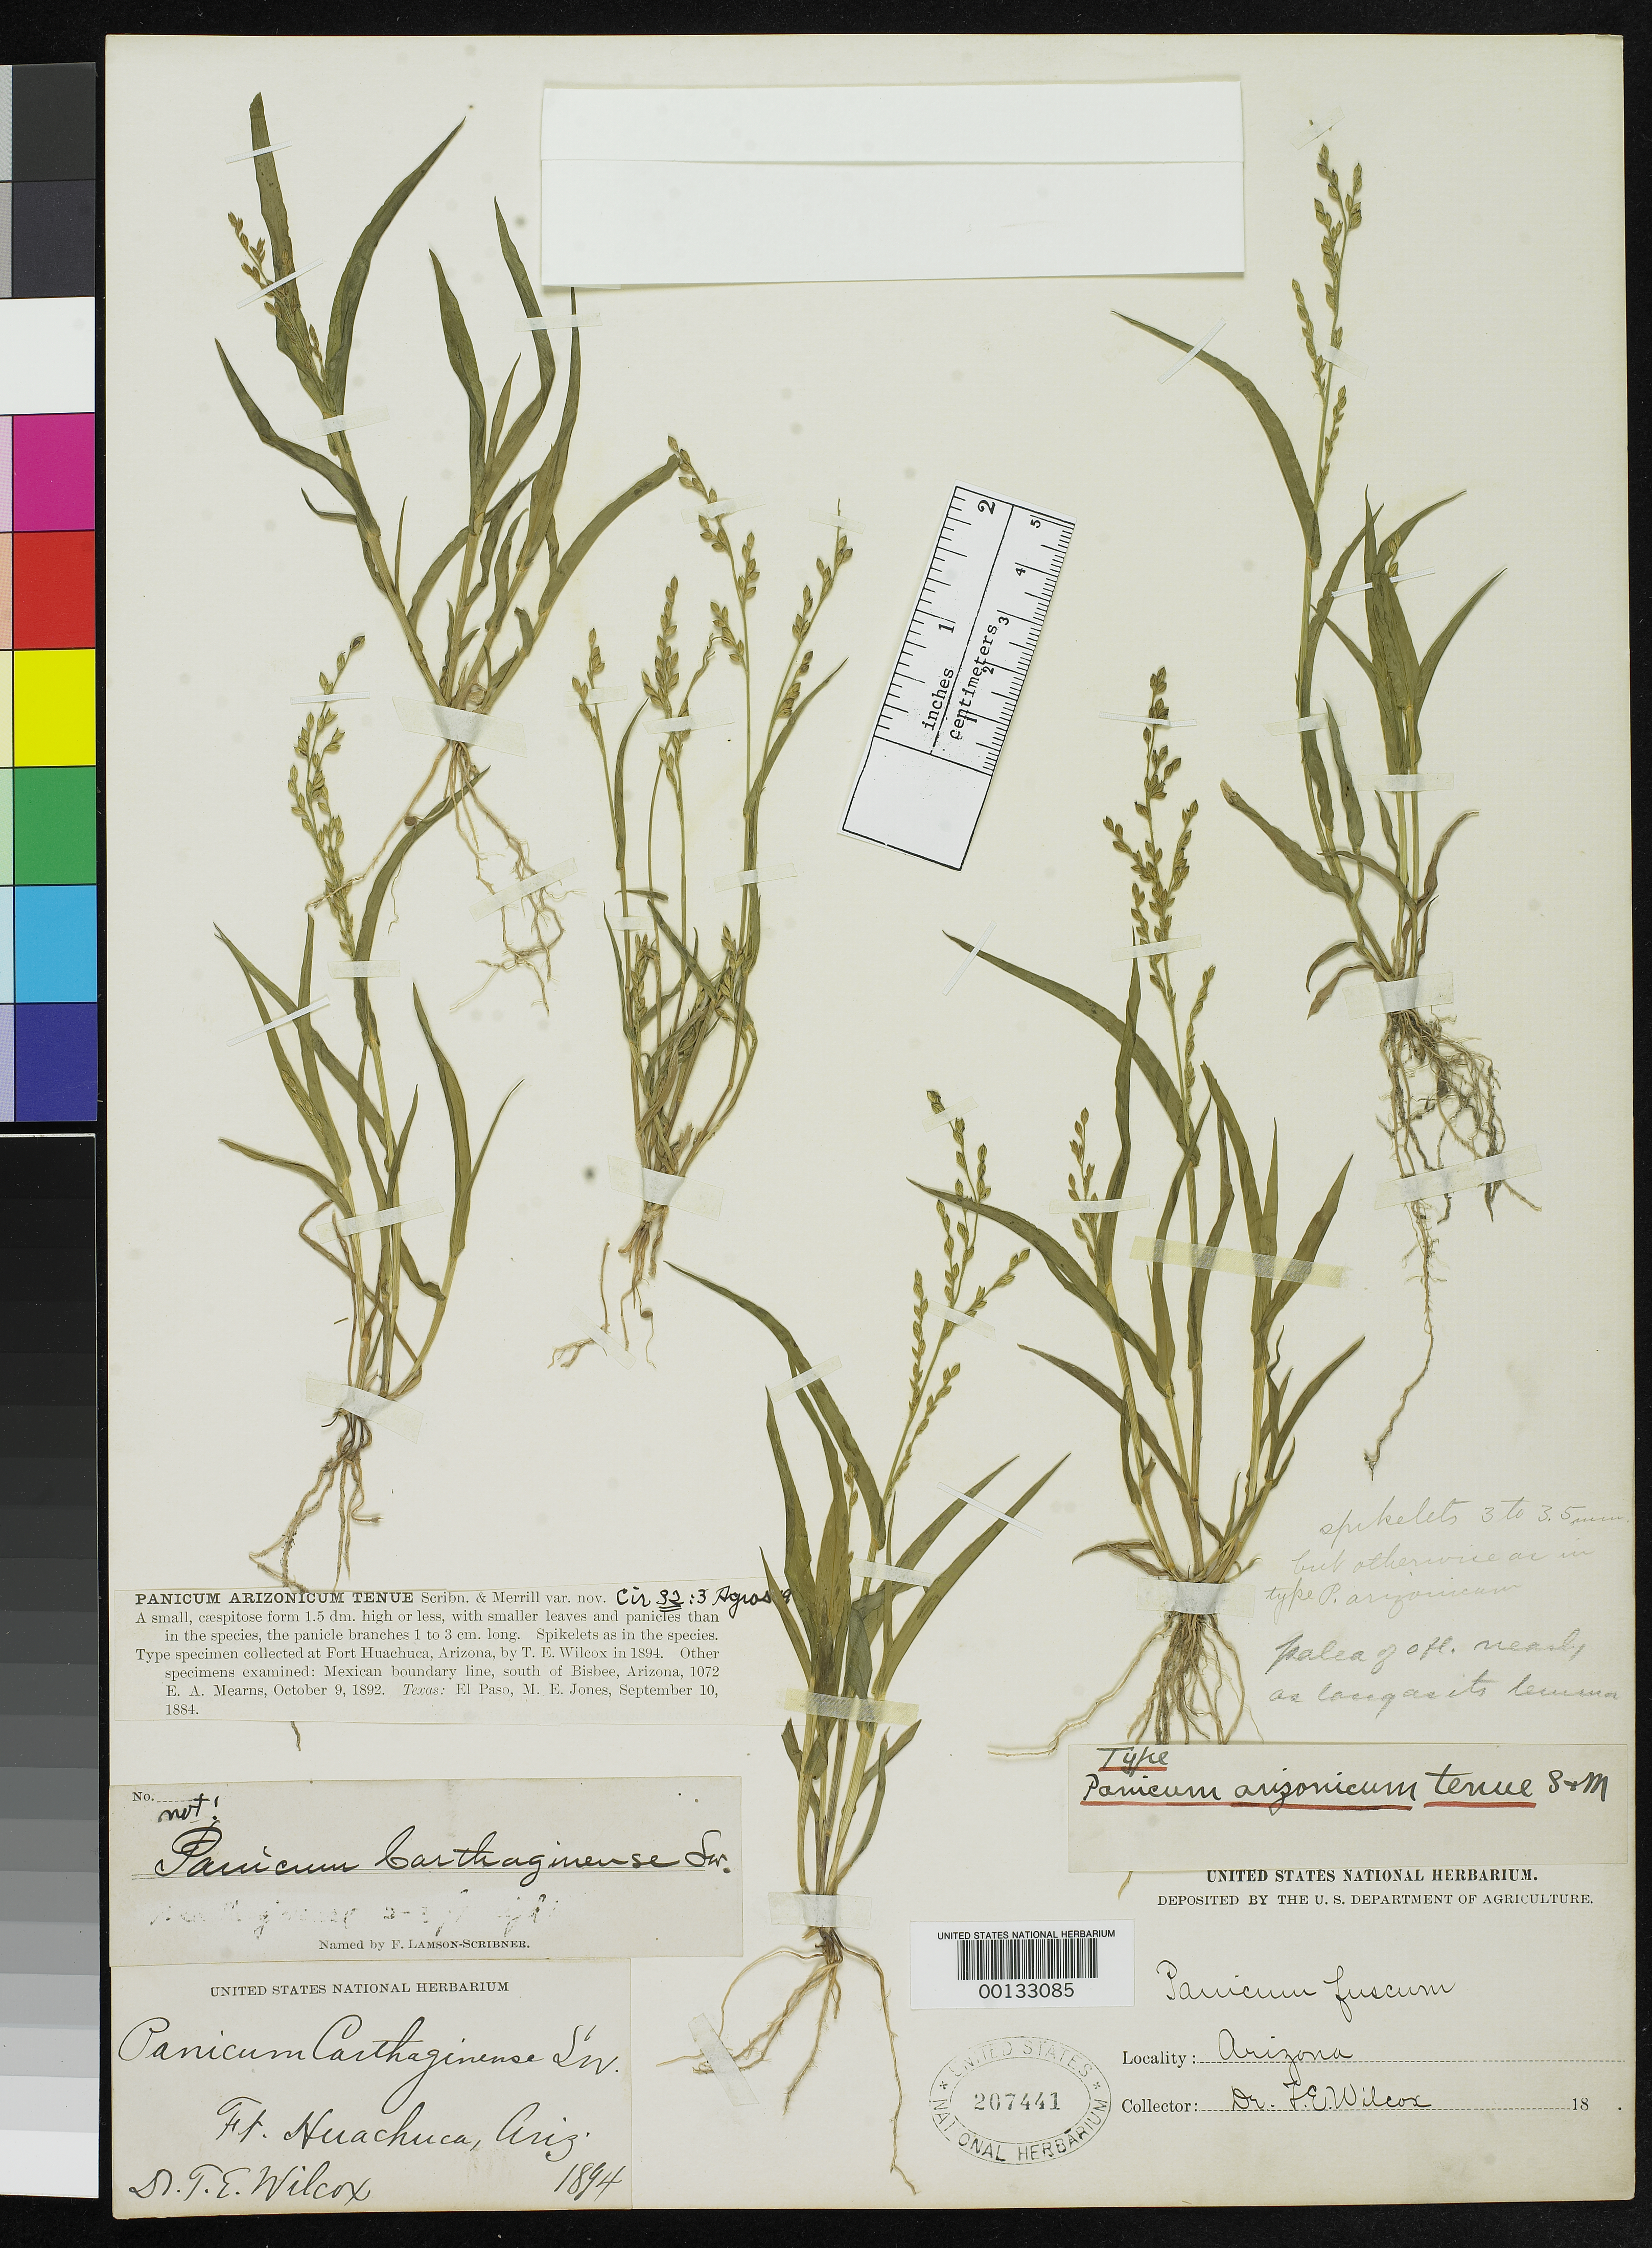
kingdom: Plantae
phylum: Tracheophyta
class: Liliopsida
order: Poales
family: Poaceae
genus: Panicum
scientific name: Panicum arizonicum var. tenue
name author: Scribn. & Merr.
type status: Holotype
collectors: T. E. Wilcox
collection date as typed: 1894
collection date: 1894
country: United States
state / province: Arizona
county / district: Cochise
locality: Fort Huachuca.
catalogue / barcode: US 207441